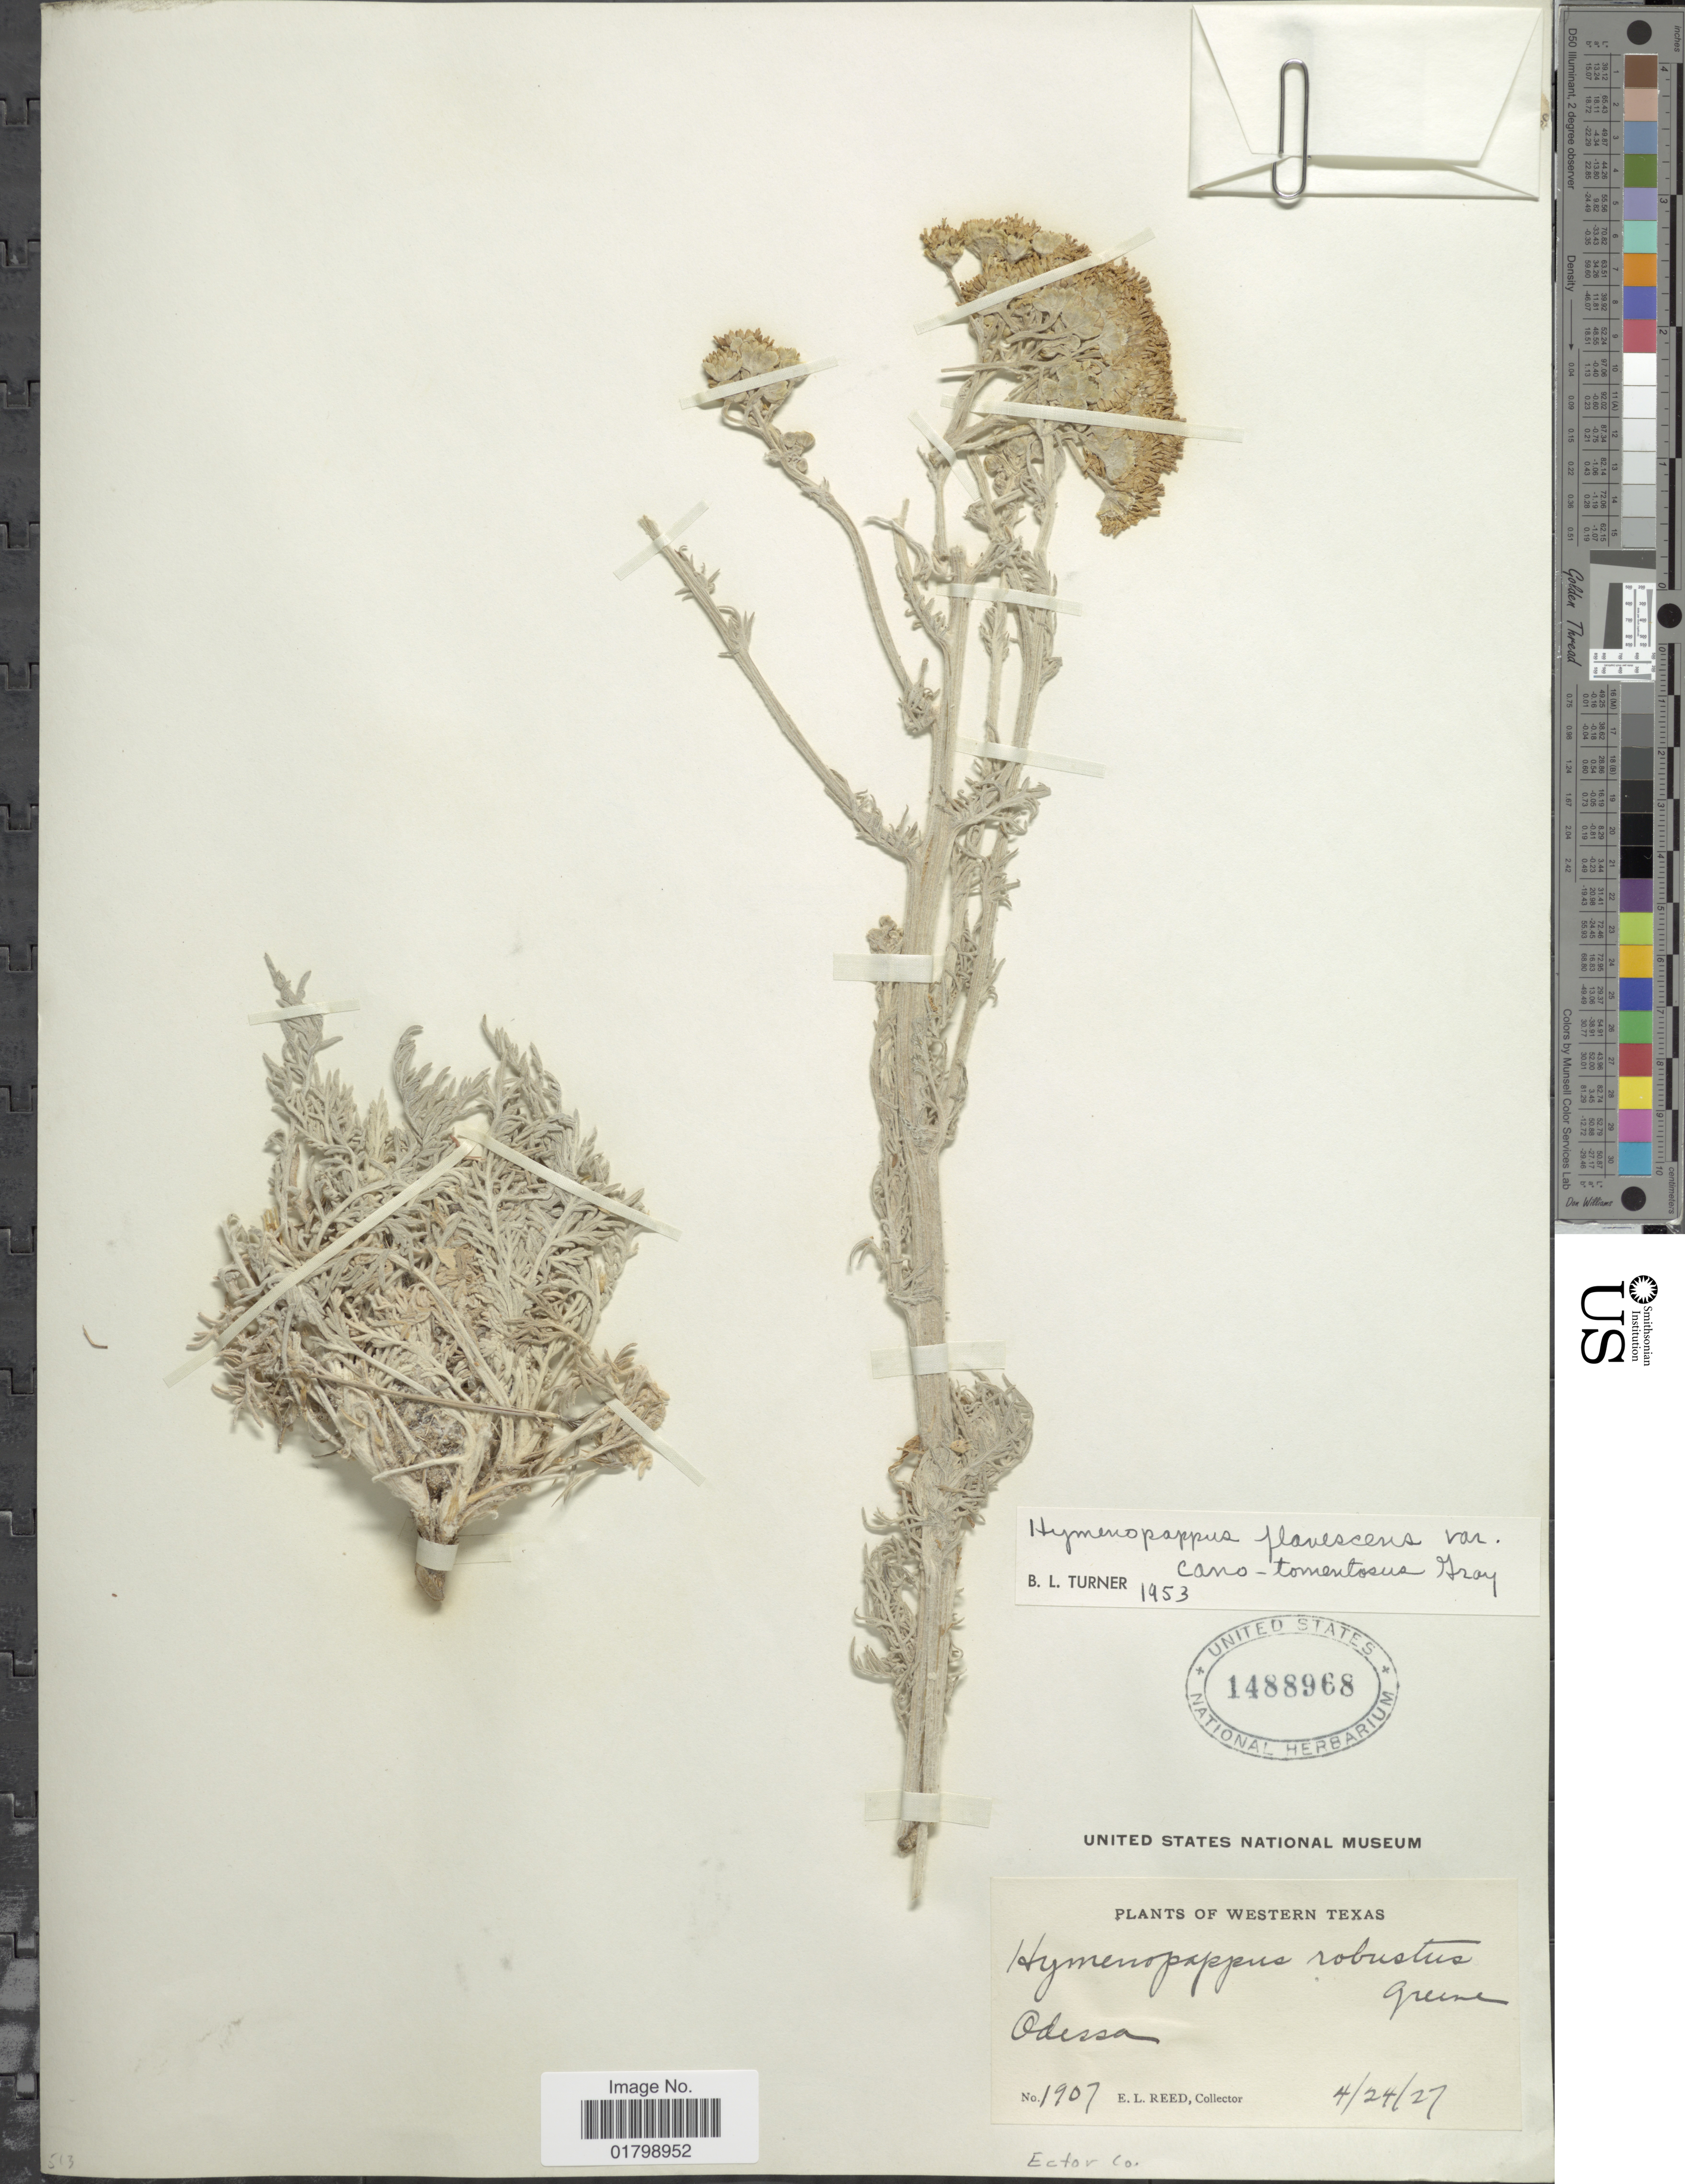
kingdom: Plantae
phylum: Tracheophyta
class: Magnoliopsida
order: Asterales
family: Asteraceae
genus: Hymenopappus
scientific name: Hymenopappus flavescens var. canotomentosus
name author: A. Gray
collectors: E. Reed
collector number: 1907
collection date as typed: Transcribed d/m/y: 24/4/27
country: United States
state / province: Texas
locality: Western Texas, Odessa, Ector Co.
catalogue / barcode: US 1488968